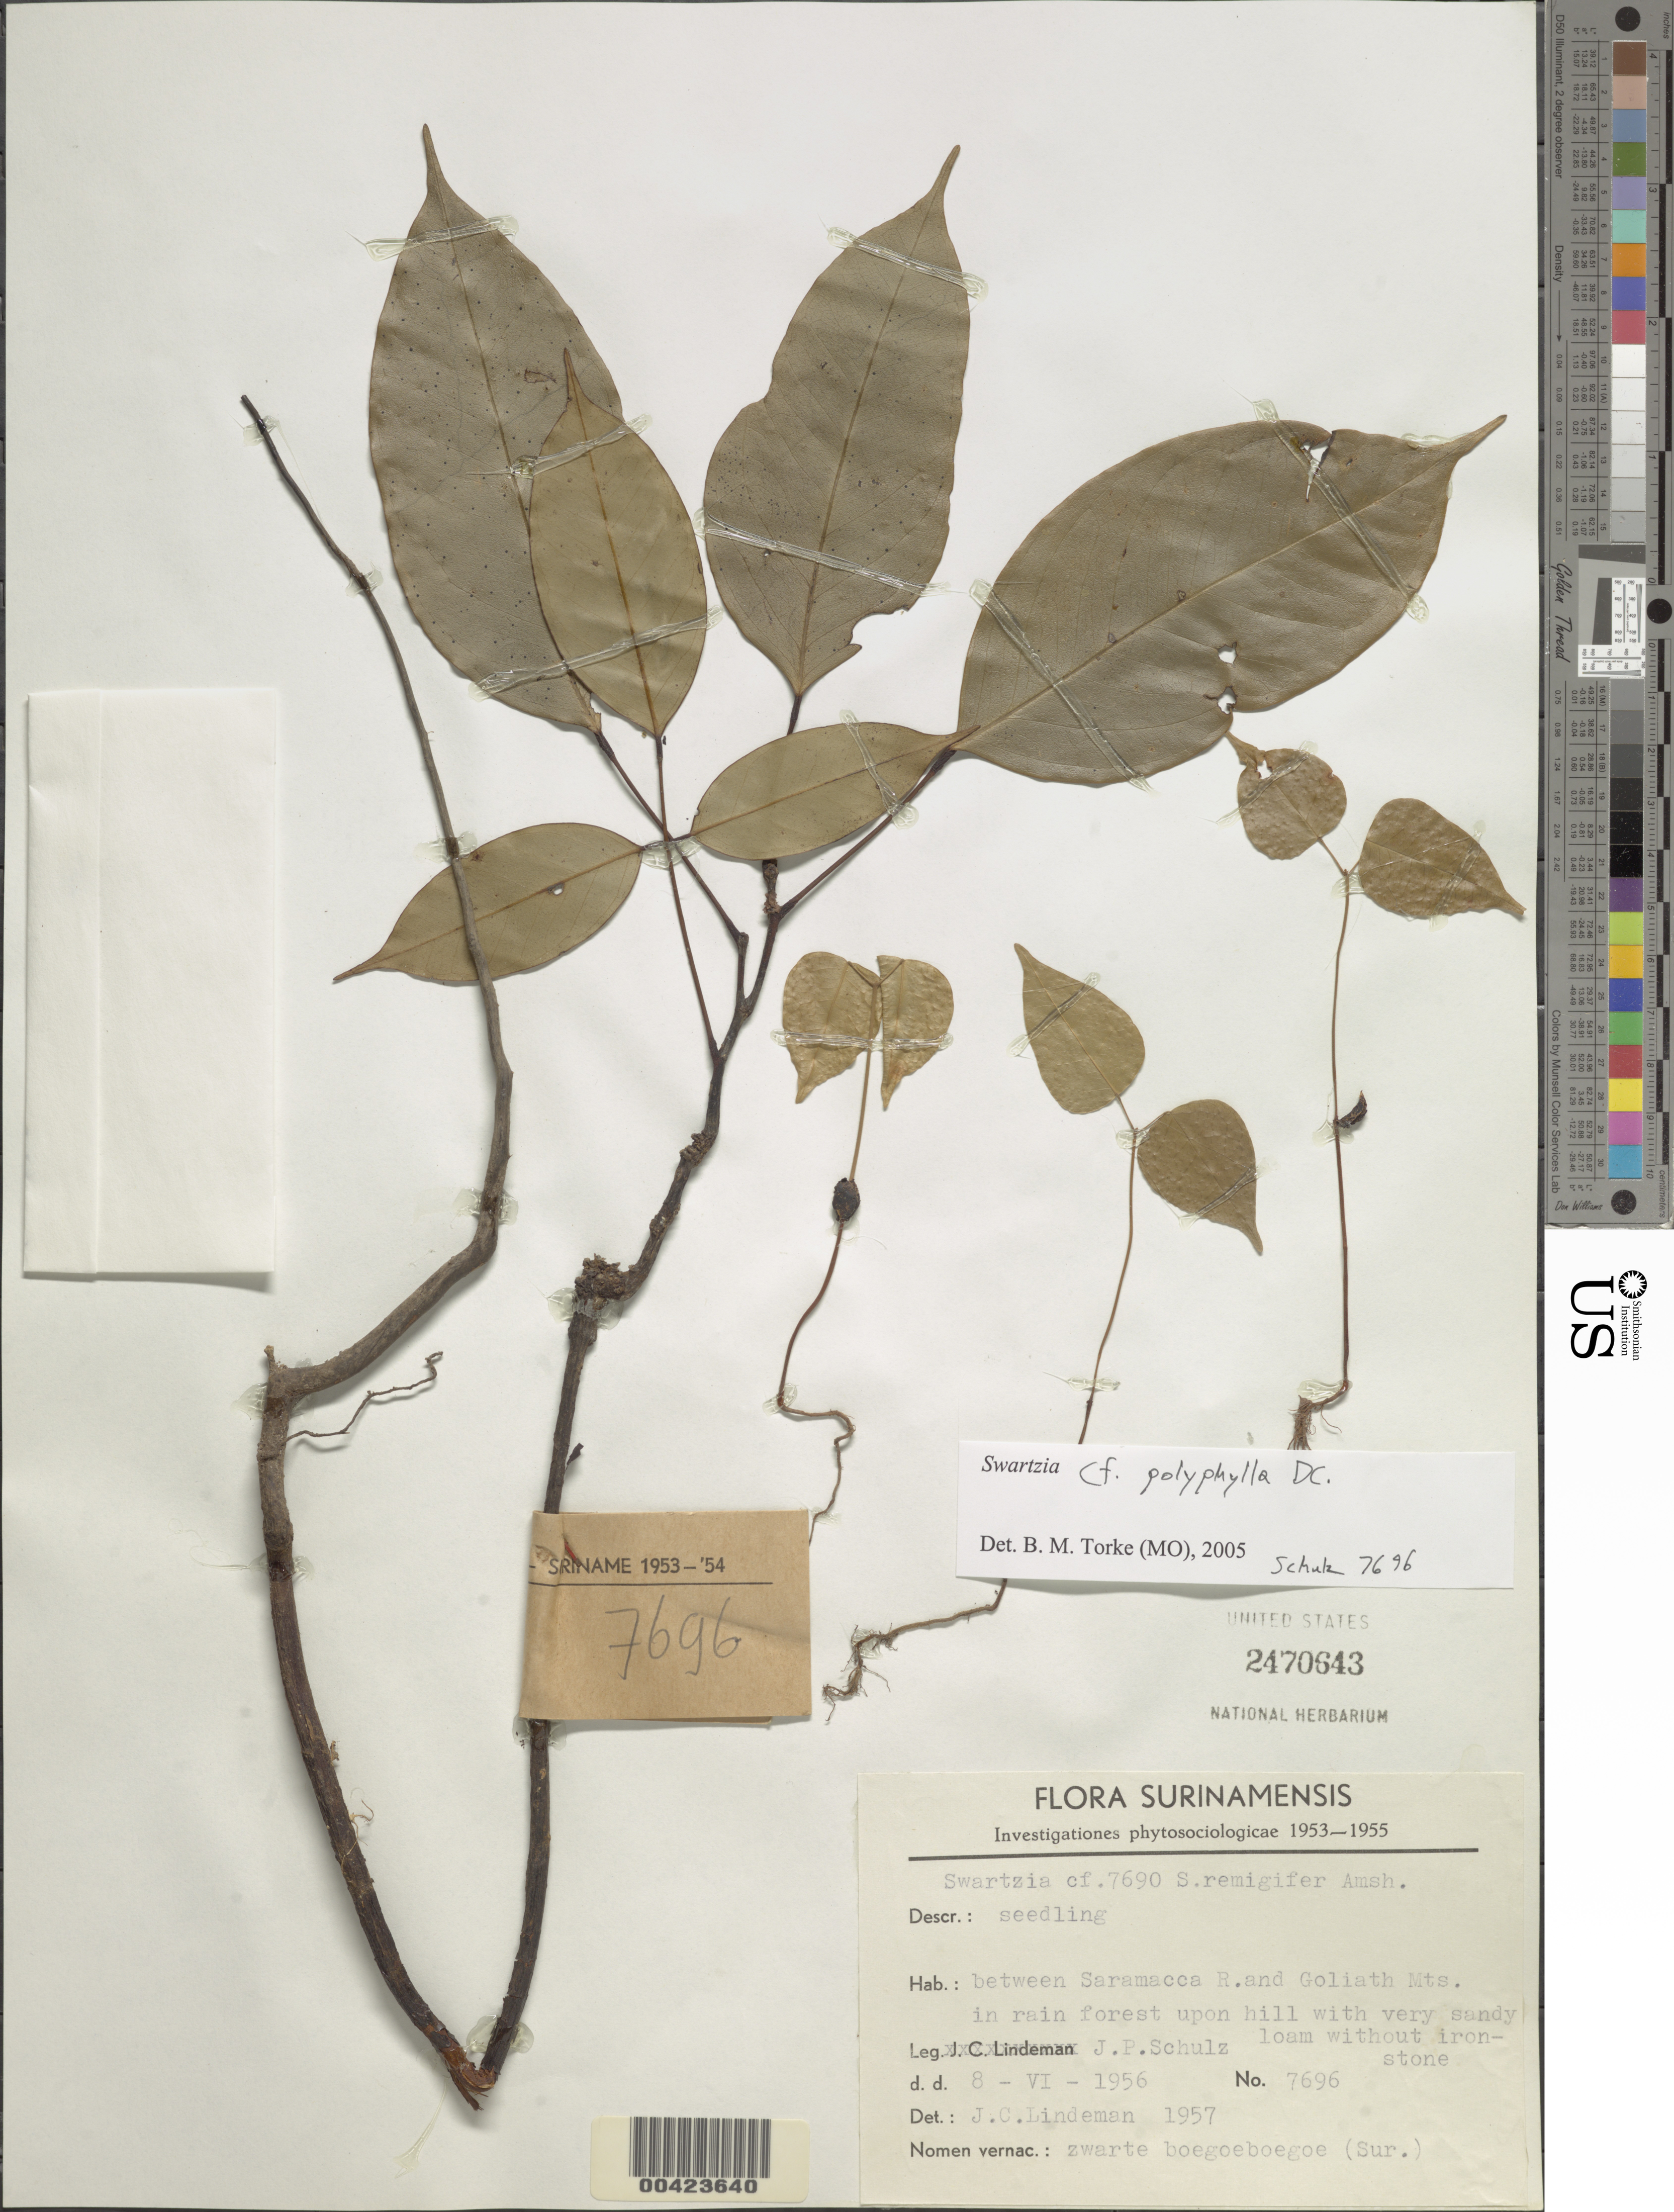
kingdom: Plantae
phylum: Tracheophyta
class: Magnoliopsida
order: Fabales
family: Fabaceae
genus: Swartzia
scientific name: Swartzia polyphylla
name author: DC.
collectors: J. P. Schulz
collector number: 7696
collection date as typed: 08 Jun 1956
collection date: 1956-06-08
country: Suriname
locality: Between Saramacca River and Goliath Mtns.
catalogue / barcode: US 2470643